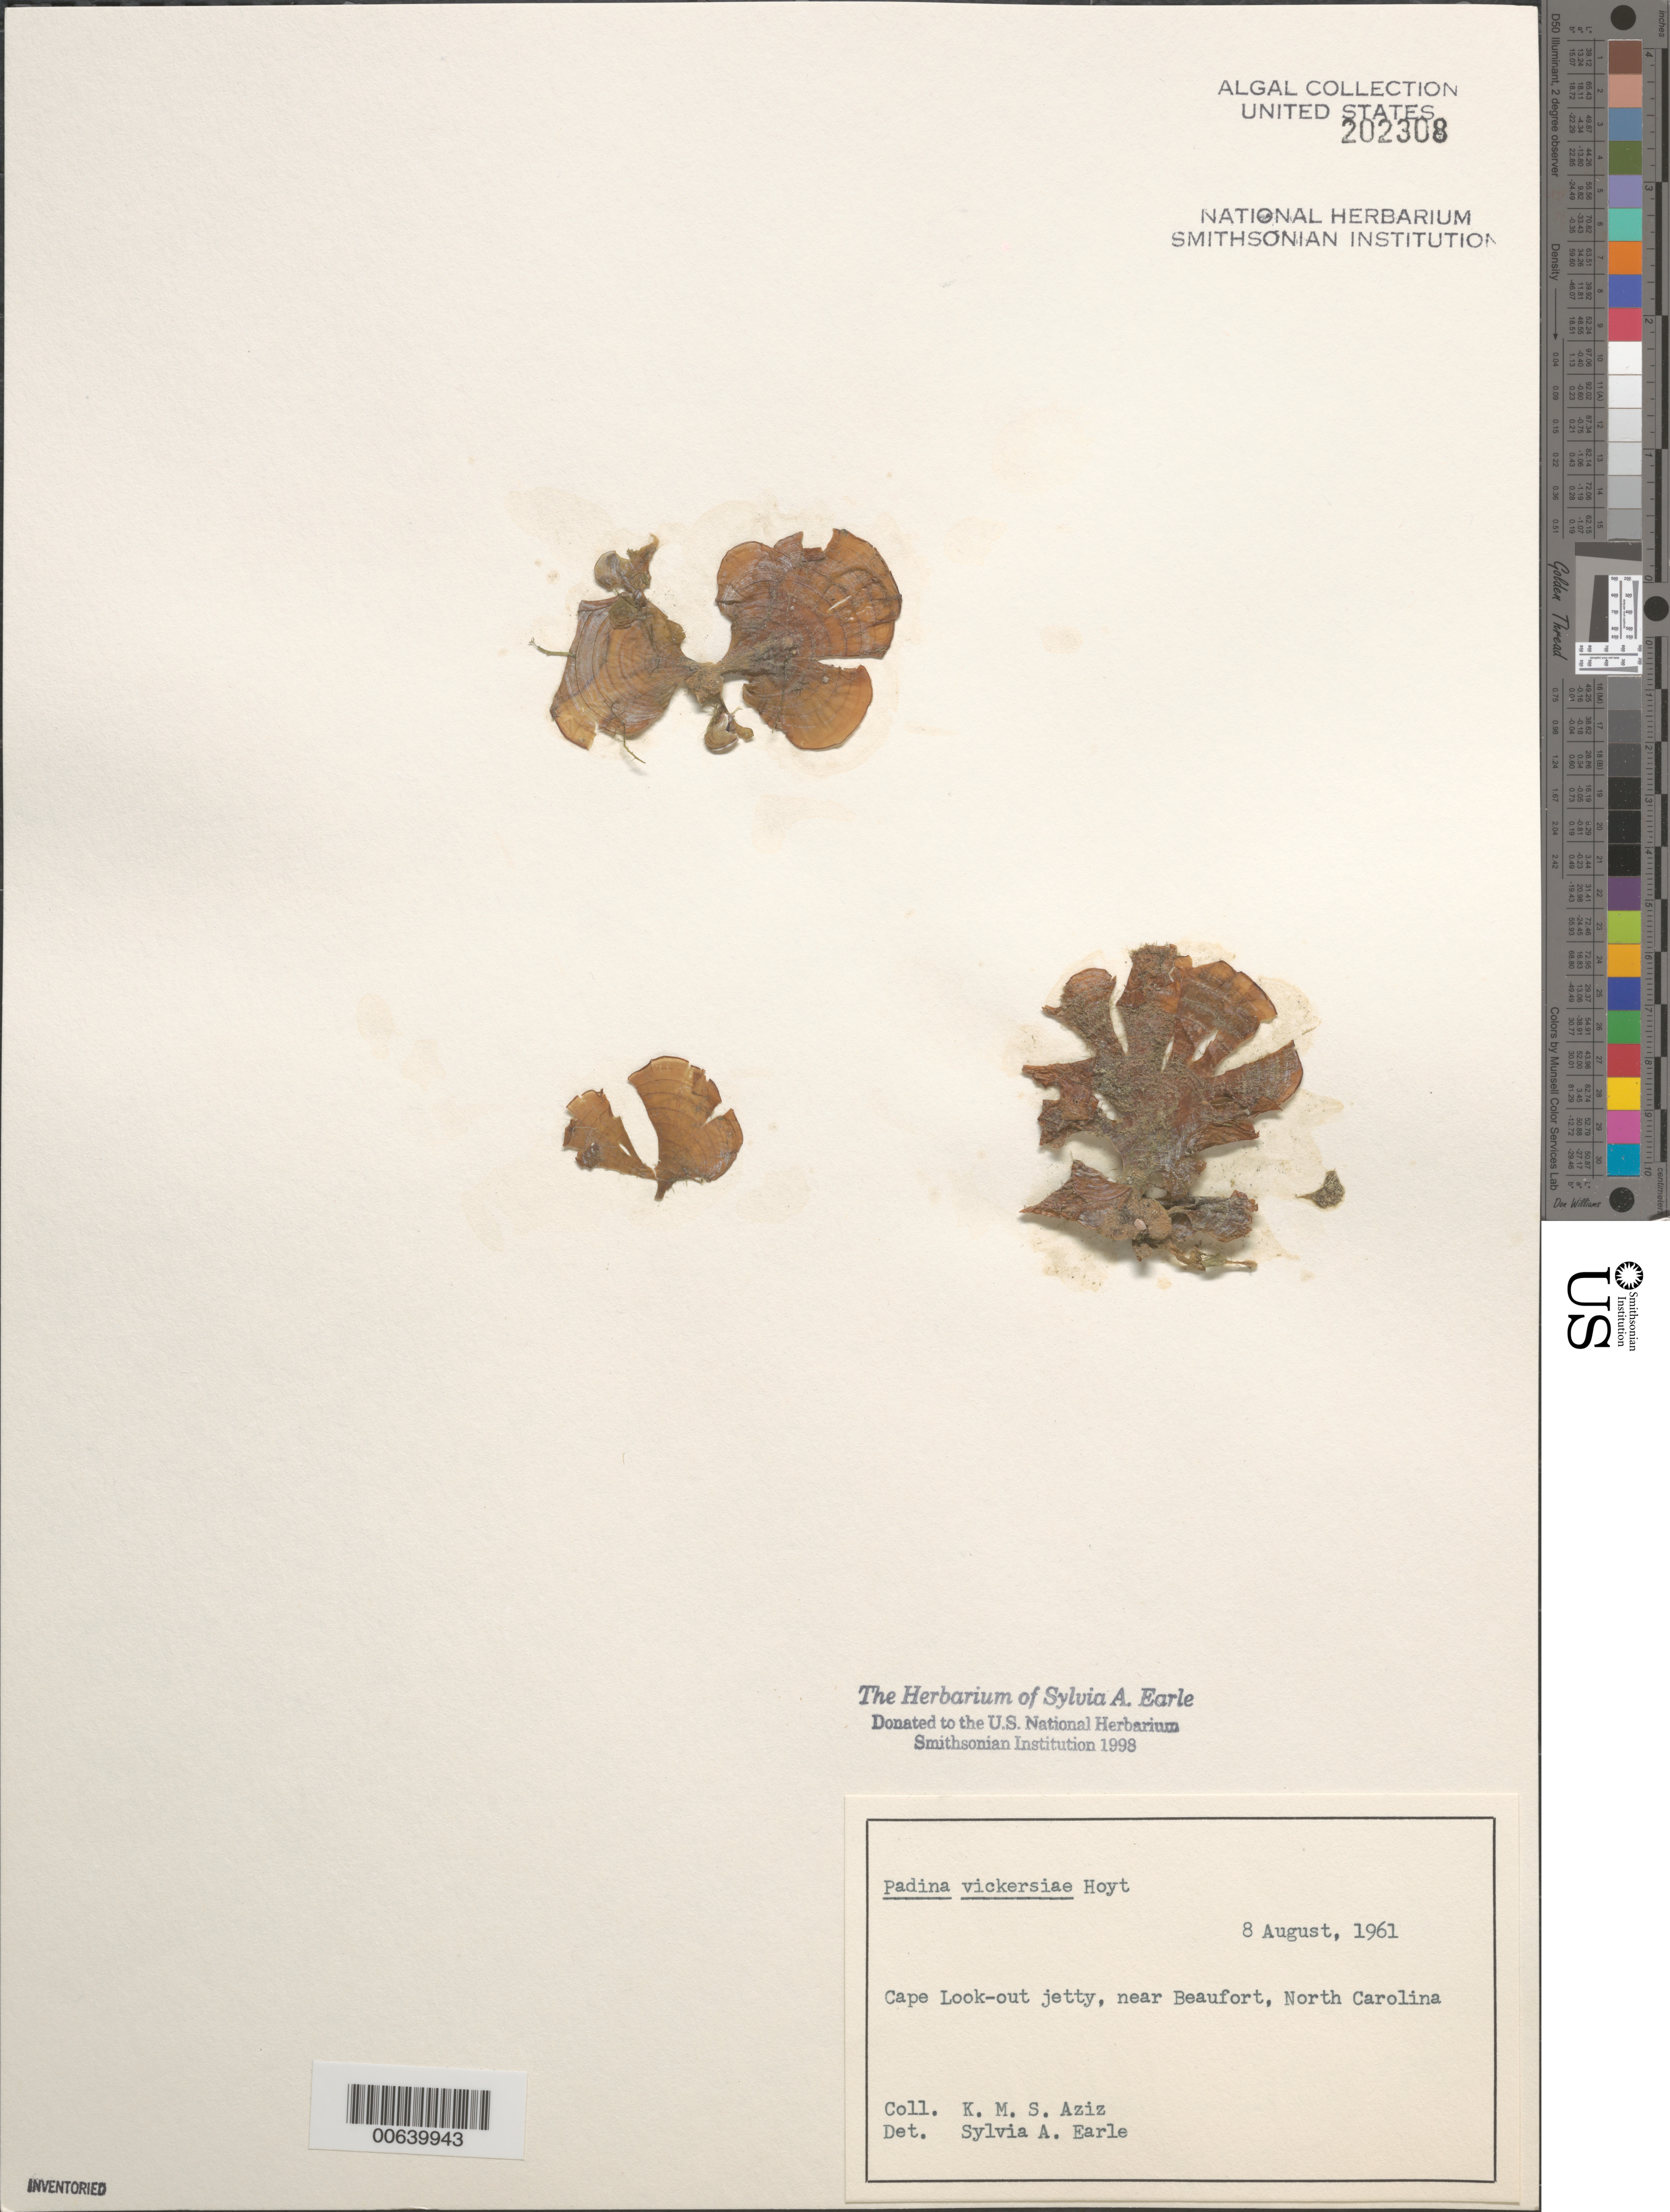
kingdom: Chromista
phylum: Ochrophyta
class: Phaeophyceae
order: Dictyotales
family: Dictyotaceae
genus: Padina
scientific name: Padina gymnospora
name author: (Kütz.) O.G. Sond.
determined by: Algae name updating Project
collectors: K. M. Aziz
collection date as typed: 08 Aug 1961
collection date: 1961-08-08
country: United States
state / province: North Carolina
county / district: Carteret County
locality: Cape Lookout jetty, near Beaufort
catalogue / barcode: US 202308